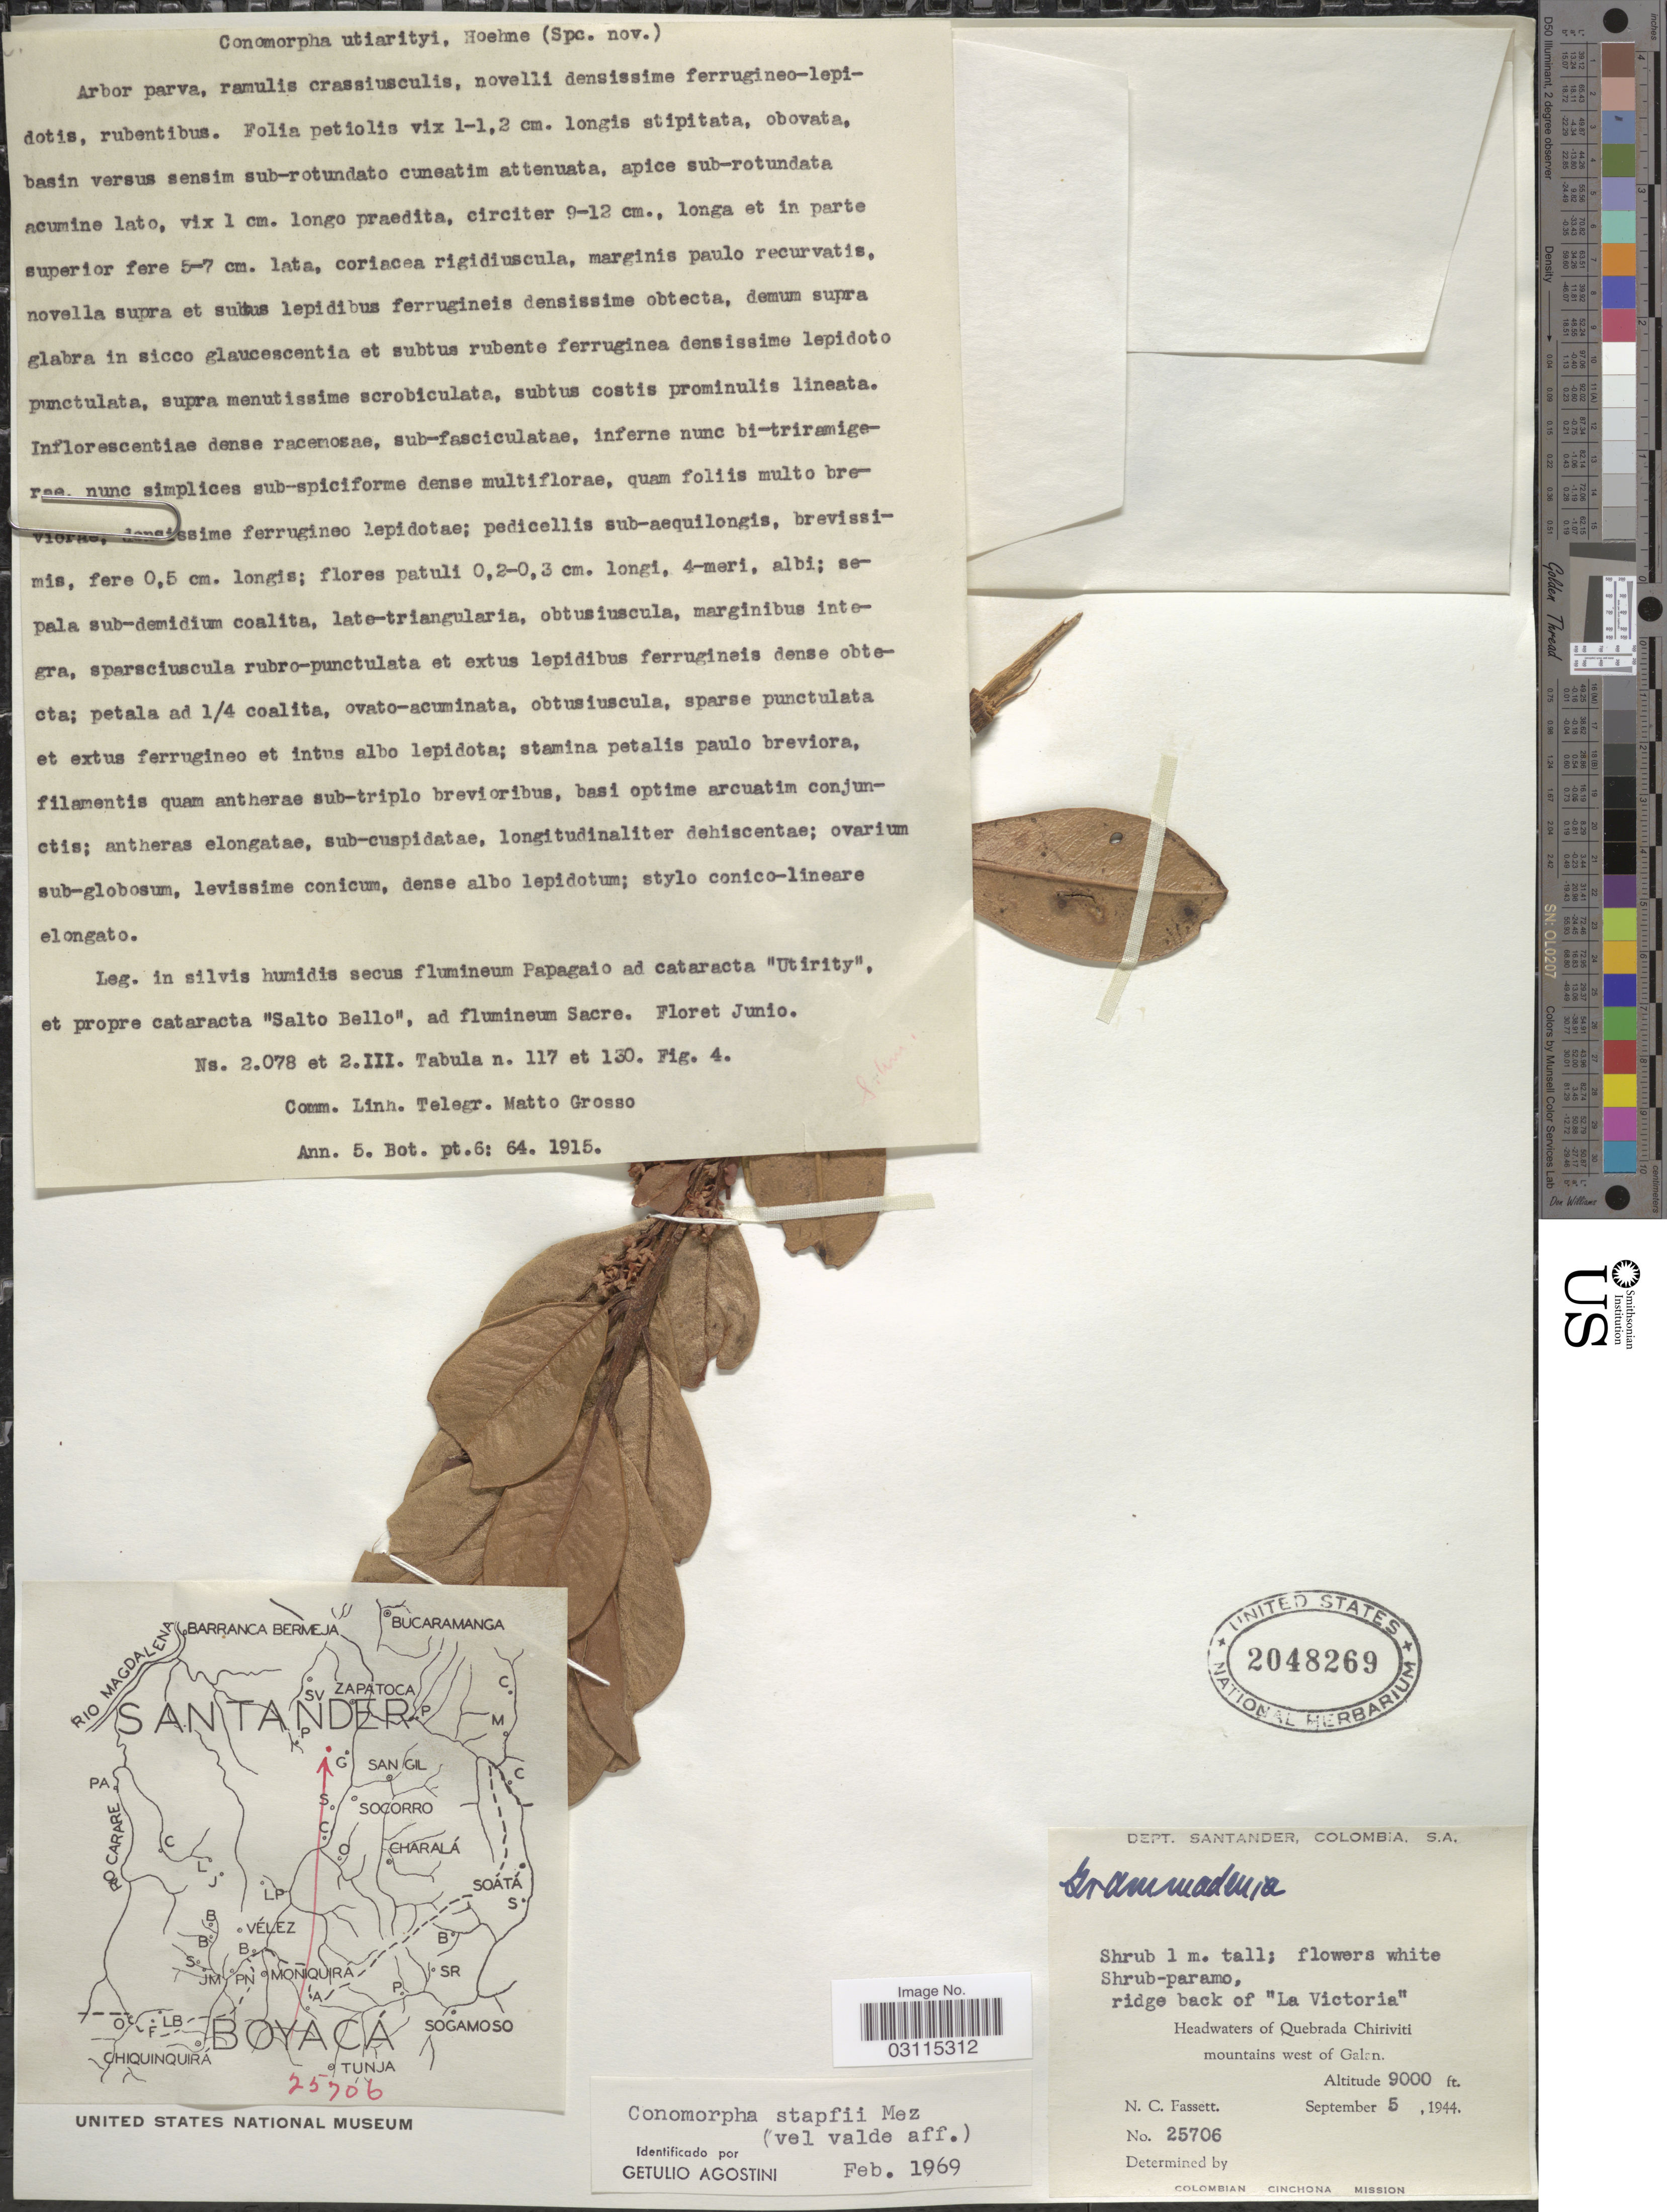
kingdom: Plantae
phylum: Tracheophyta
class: Magnoliopsida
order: Ericales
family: Primulaceae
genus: Cybianthus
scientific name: Cybianthus stapfii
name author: (Mez) G. Agostini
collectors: N. C. Fassett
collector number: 25706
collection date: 1944-09-05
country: Colombia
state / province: Santander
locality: Dept. Santander, ridge back of "La Victoria", Headwaters of Quebrada Chiriviti mountains west of Galen.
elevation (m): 2743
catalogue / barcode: US 2048269